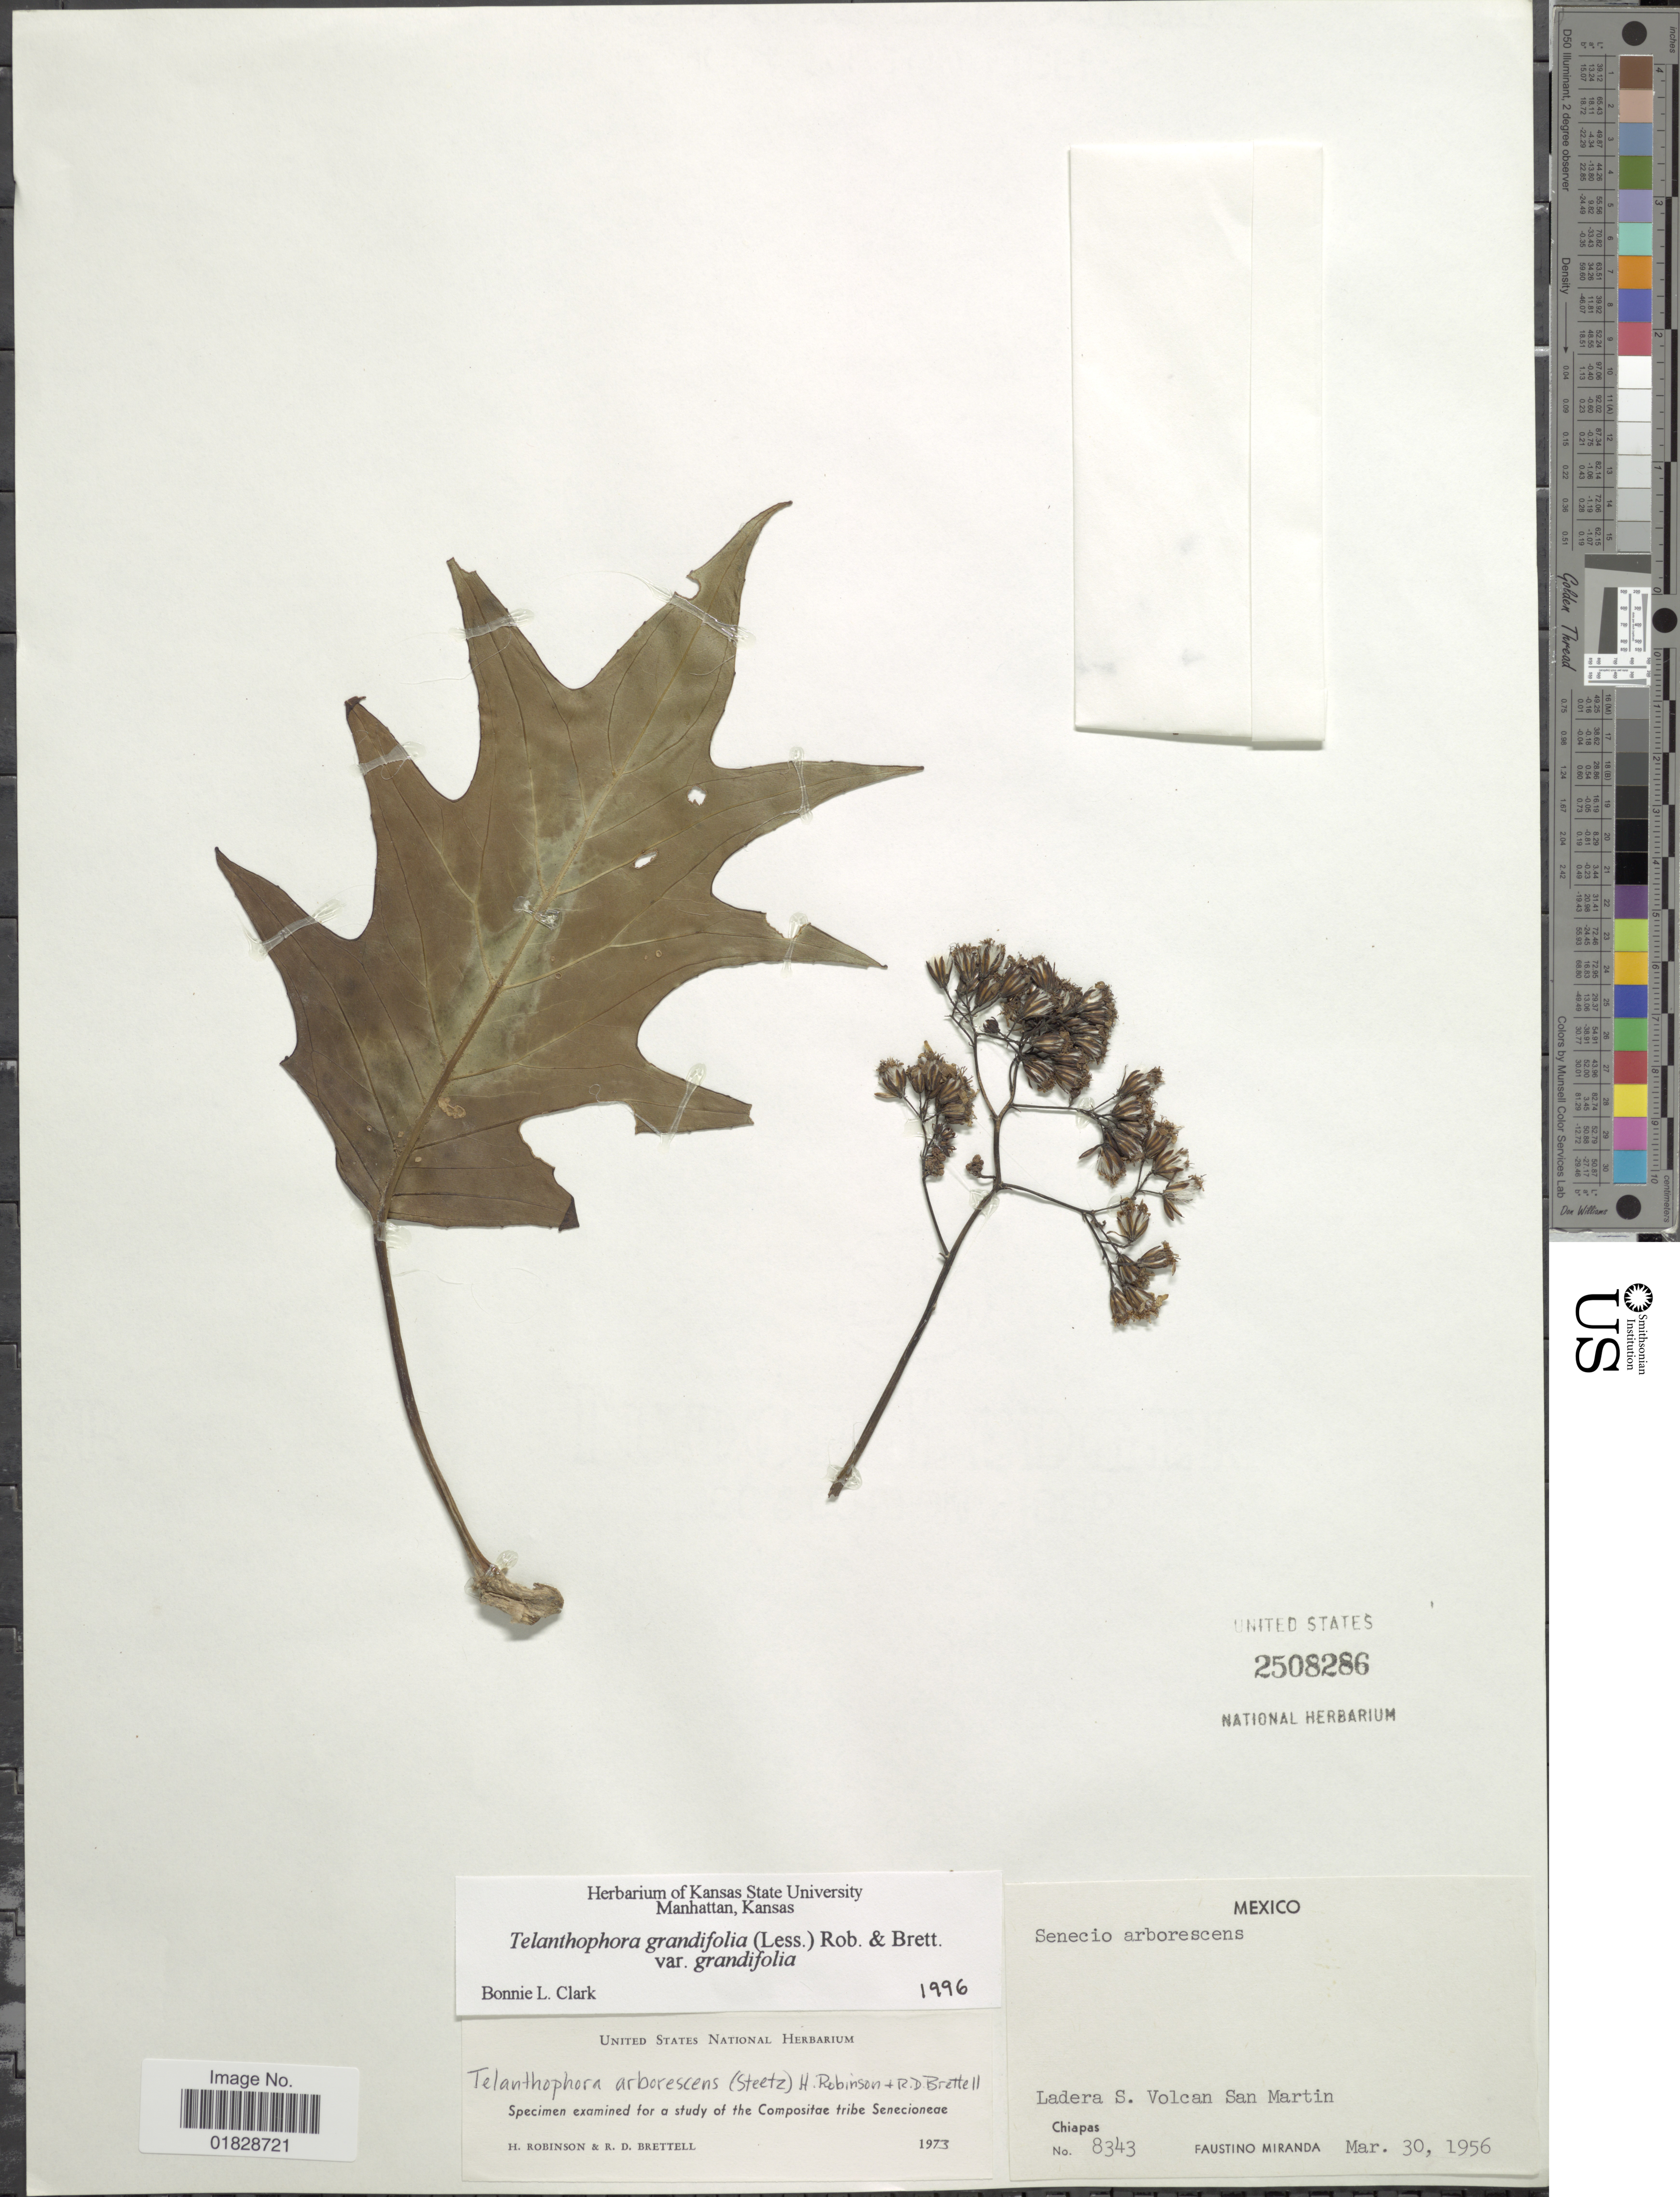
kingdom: Plantae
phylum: Tracheophyta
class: Magnoliopsida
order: Asterales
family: Asteraceae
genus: Telanthophora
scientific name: Telanthophora grandifolia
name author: (Less.) H. Rob. & Brettell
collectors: F. Miranda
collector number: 8343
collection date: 1956-03-30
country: Mexico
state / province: Chiapas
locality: Ladera S. Volcan San Martin. Chiapas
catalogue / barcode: US 2508286